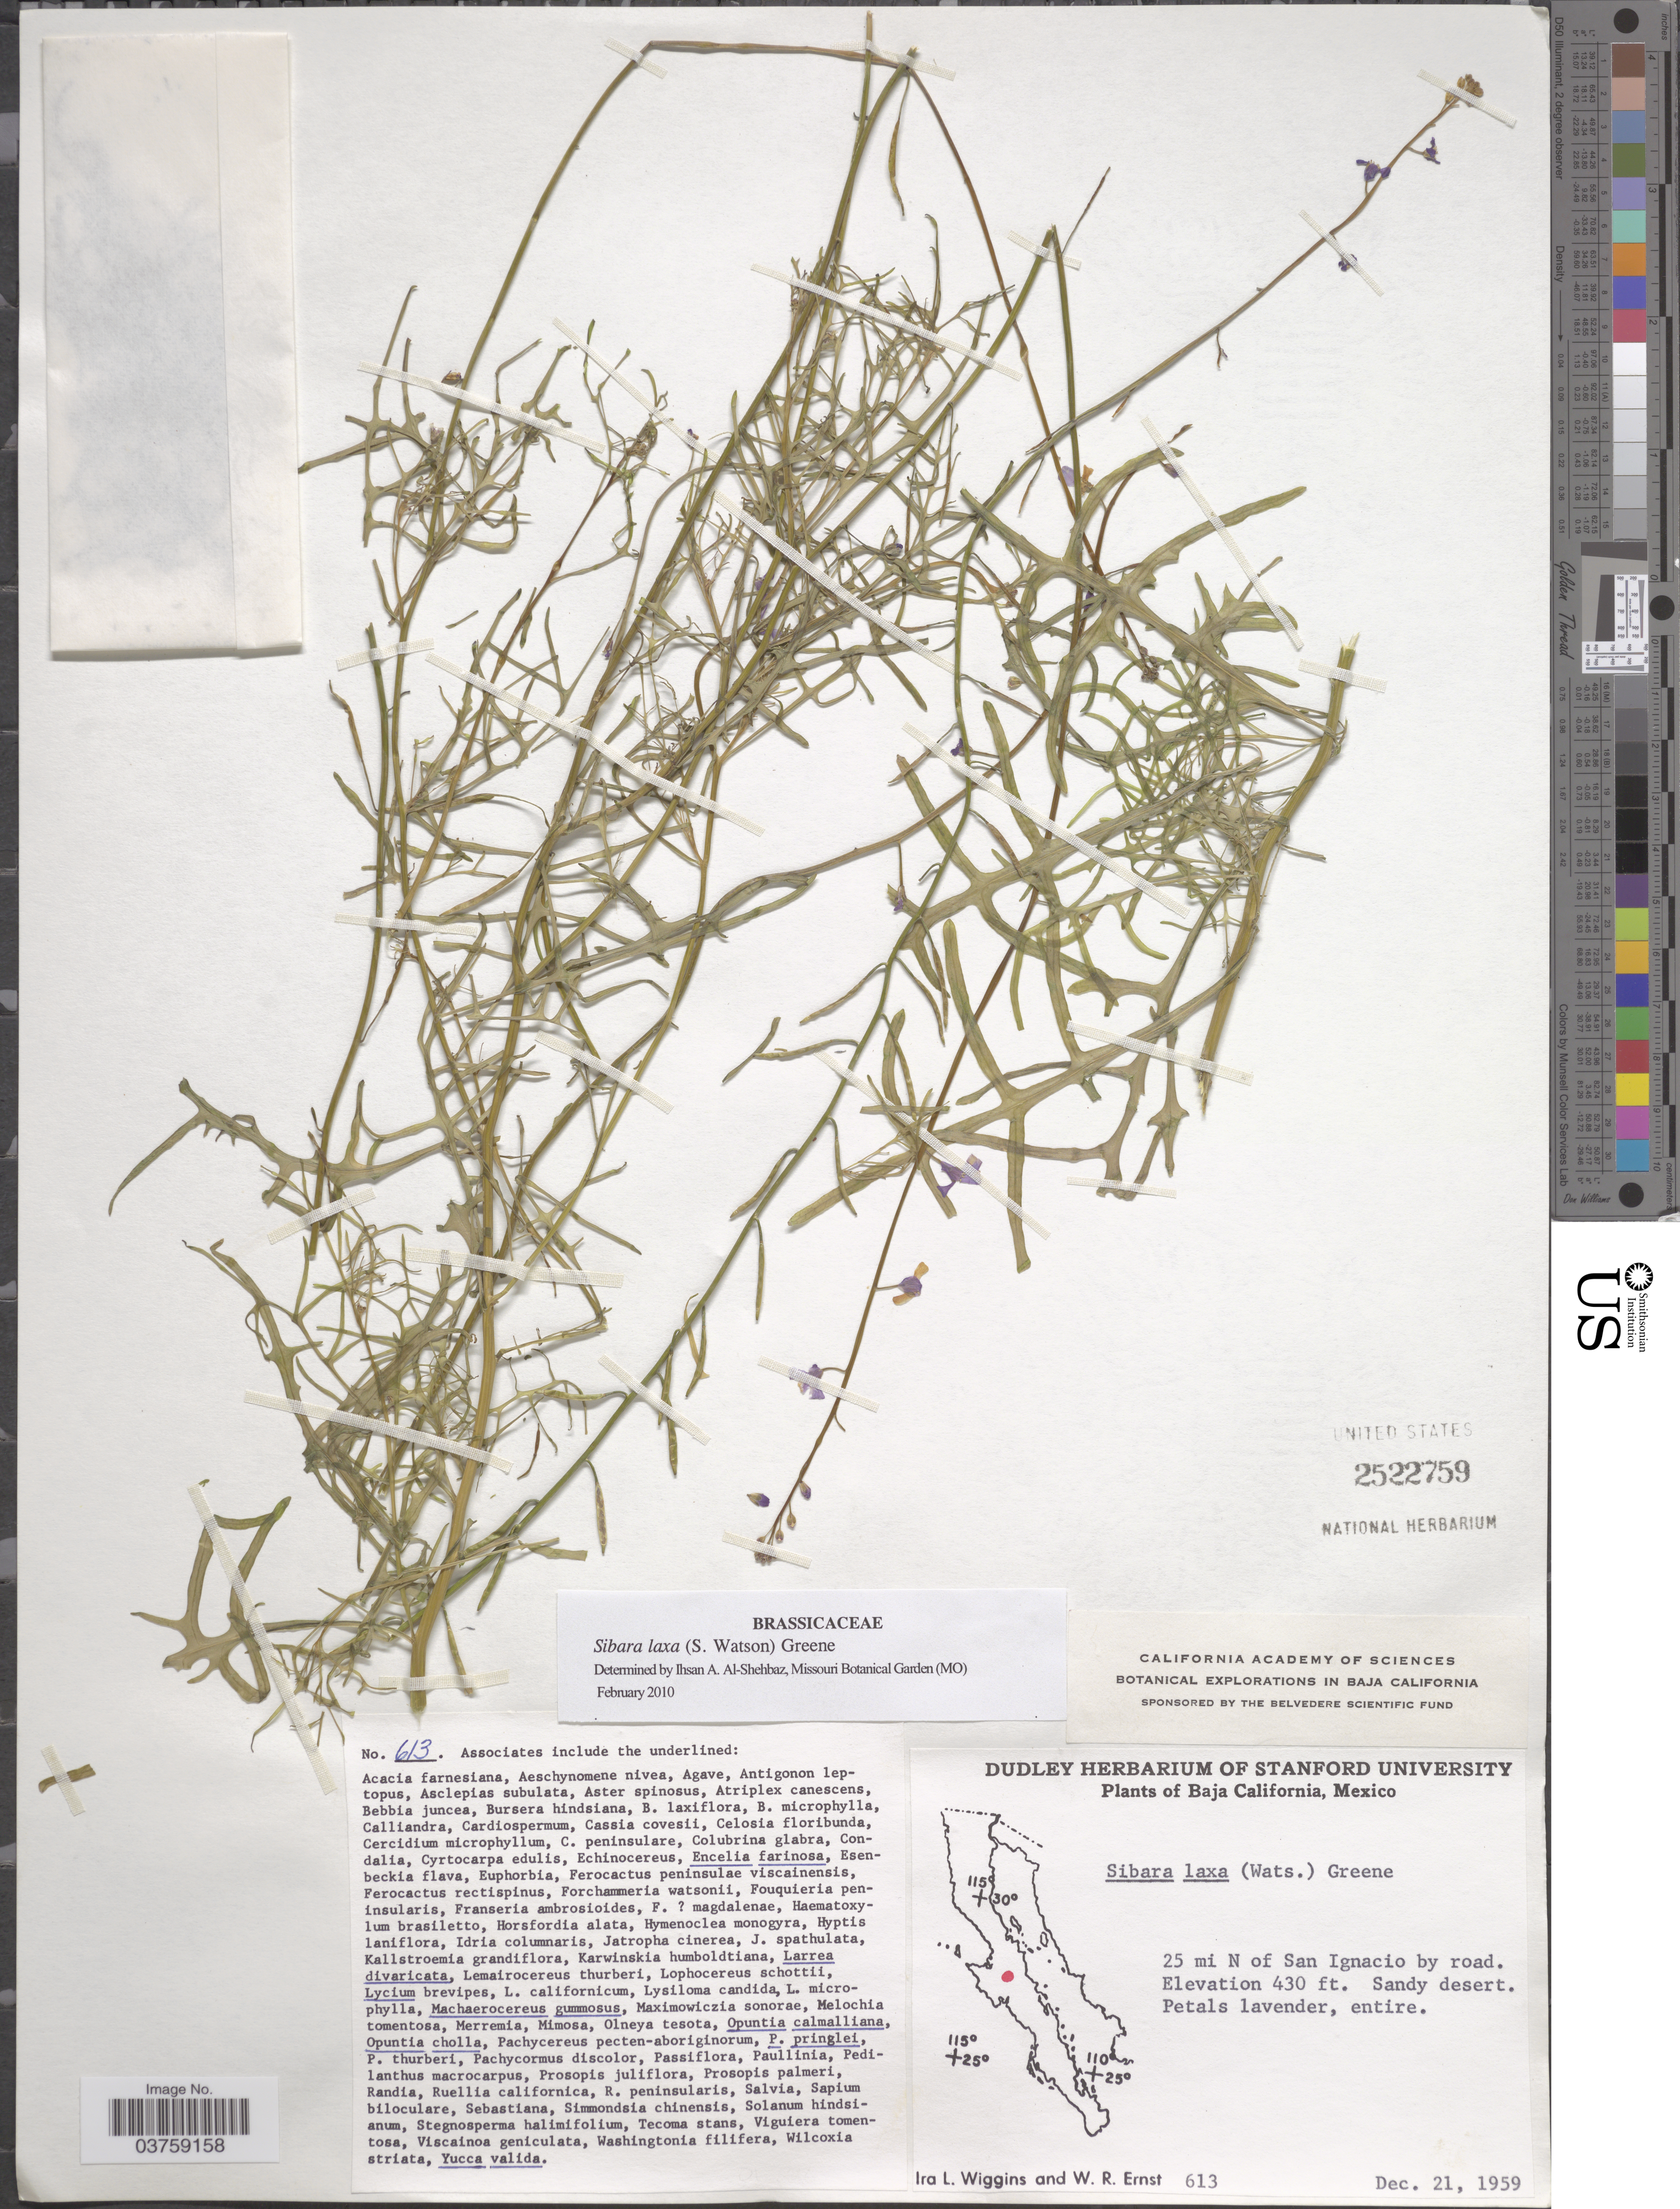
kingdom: Plantae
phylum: Tracheophyta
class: Magnoliopsida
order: Brassicales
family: Brassicaceae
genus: Sibara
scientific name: Sibara laxa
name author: (S. Watson) Greene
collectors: I. L. Wiggins & W. R. Ernst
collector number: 613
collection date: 1959-12-21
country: Mexico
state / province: Baja California Sur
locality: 25 mi N of San Ignacio by road.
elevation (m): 131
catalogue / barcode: US 2522759